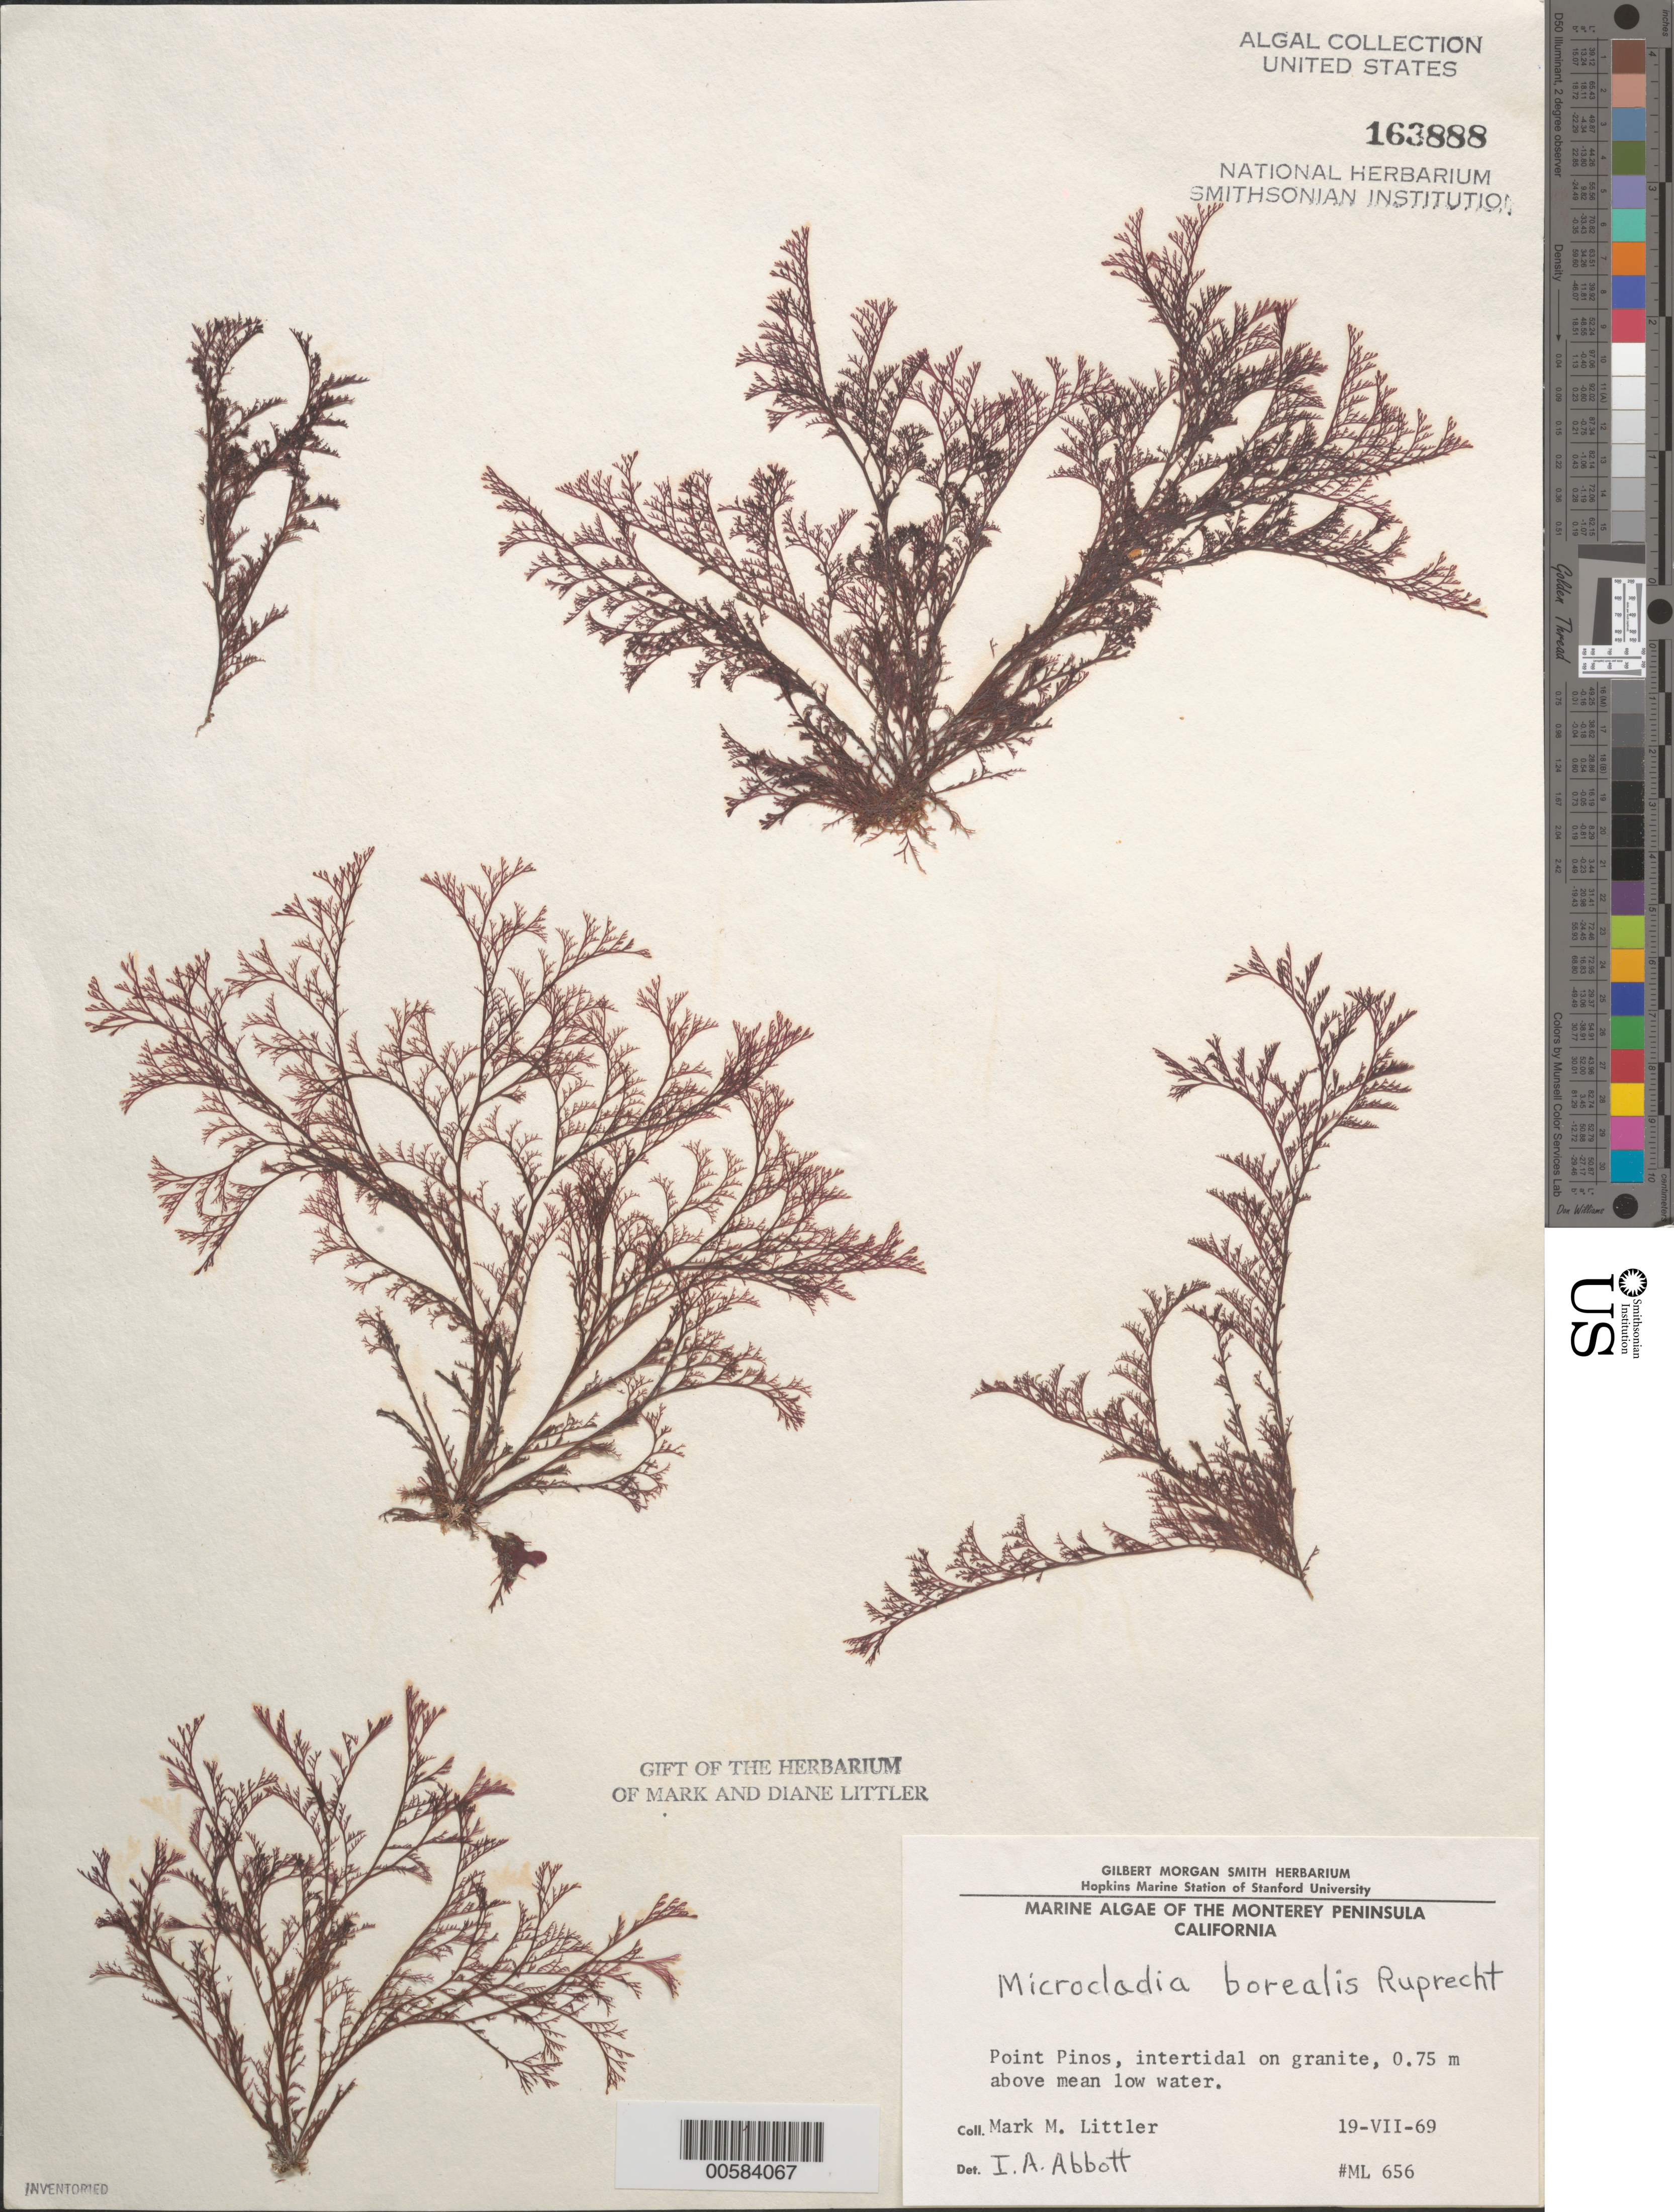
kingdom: Plantae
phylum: Rhodophyta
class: Florideophyceae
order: Ceramiales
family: Ceramiaceae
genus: Microcladia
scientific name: Microcladia borealis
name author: Rupr.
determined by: Abbott, Isabella A.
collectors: M. M. Littler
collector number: ML 656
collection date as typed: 19 Jul 1969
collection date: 1969-07-19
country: United States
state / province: California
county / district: Monterey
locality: Point Pinos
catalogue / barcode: US 163888